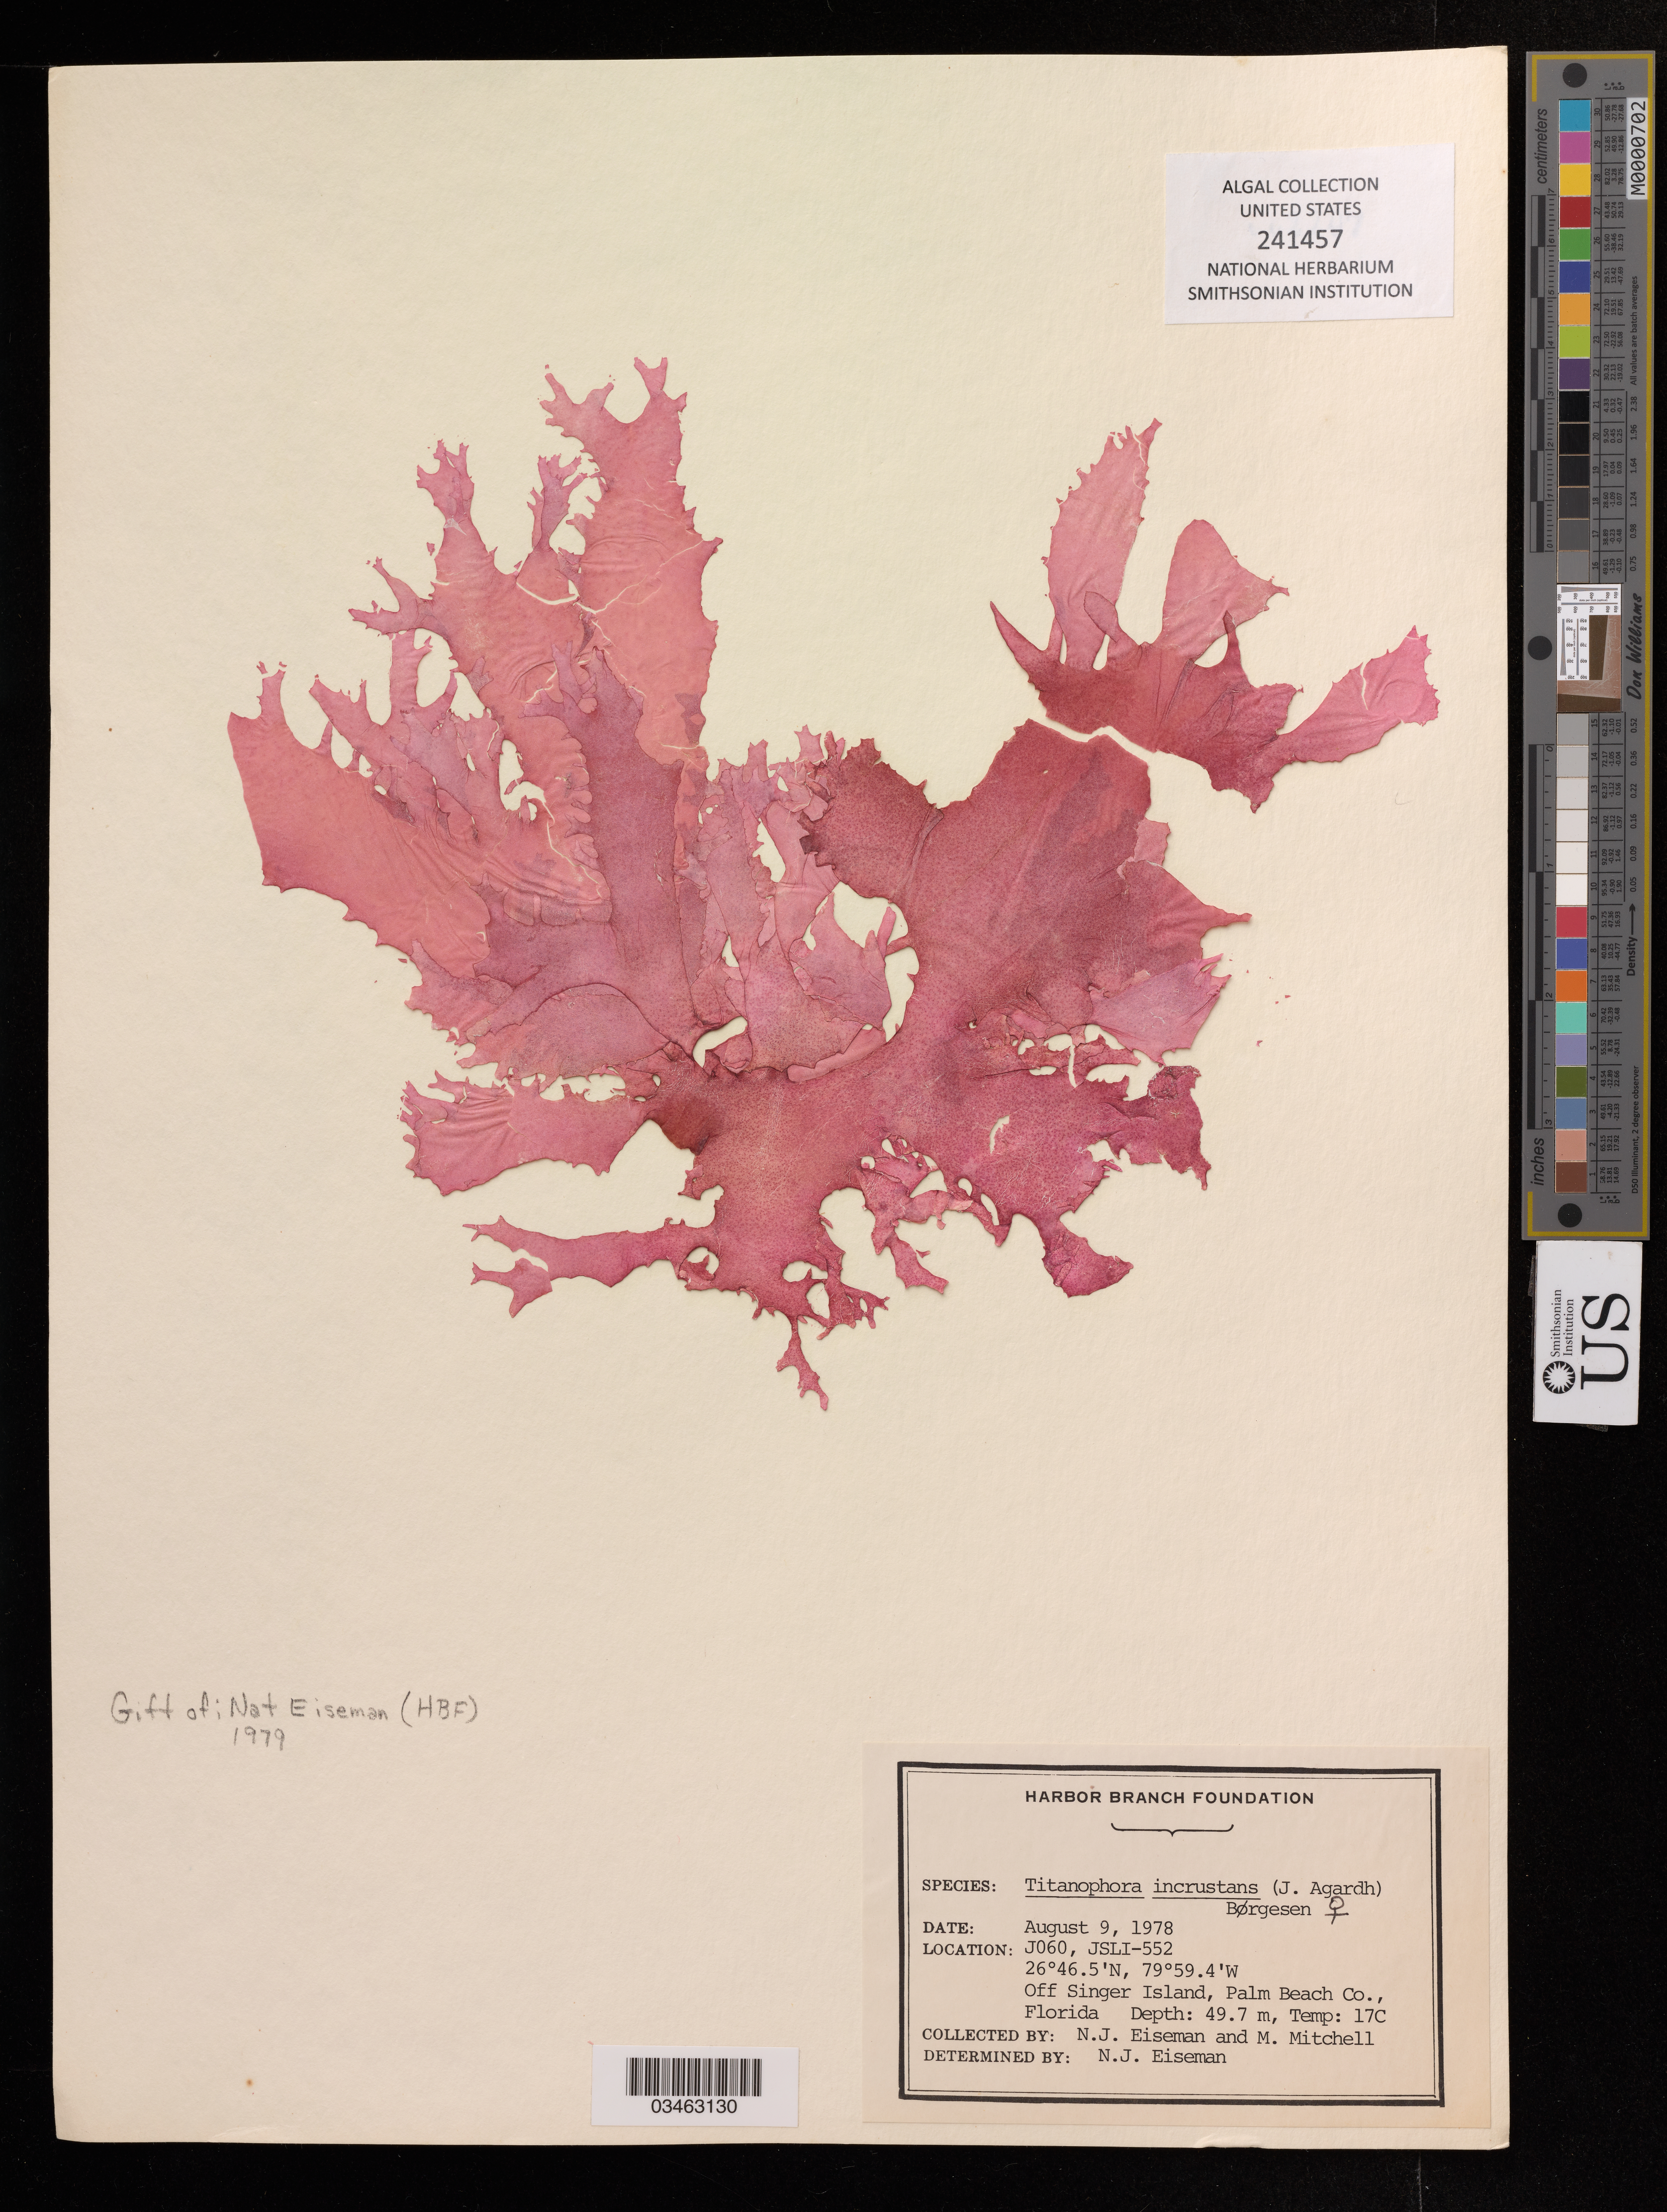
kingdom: Plantae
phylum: Rhodophyta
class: Florideophyceae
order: Nemastomatales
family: Schizymeniaceae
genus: Titanophora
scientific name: Titanophora incrustans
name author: (J. Agardh) Boerg.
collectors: N. J. Eiseman & M. Mitchell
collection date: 1978-08-09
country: United States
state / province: Florida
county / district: Palm Beach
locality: Off Singer Island.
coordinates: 26 46.5 N, 79 59.4 W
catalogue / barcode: US 241457